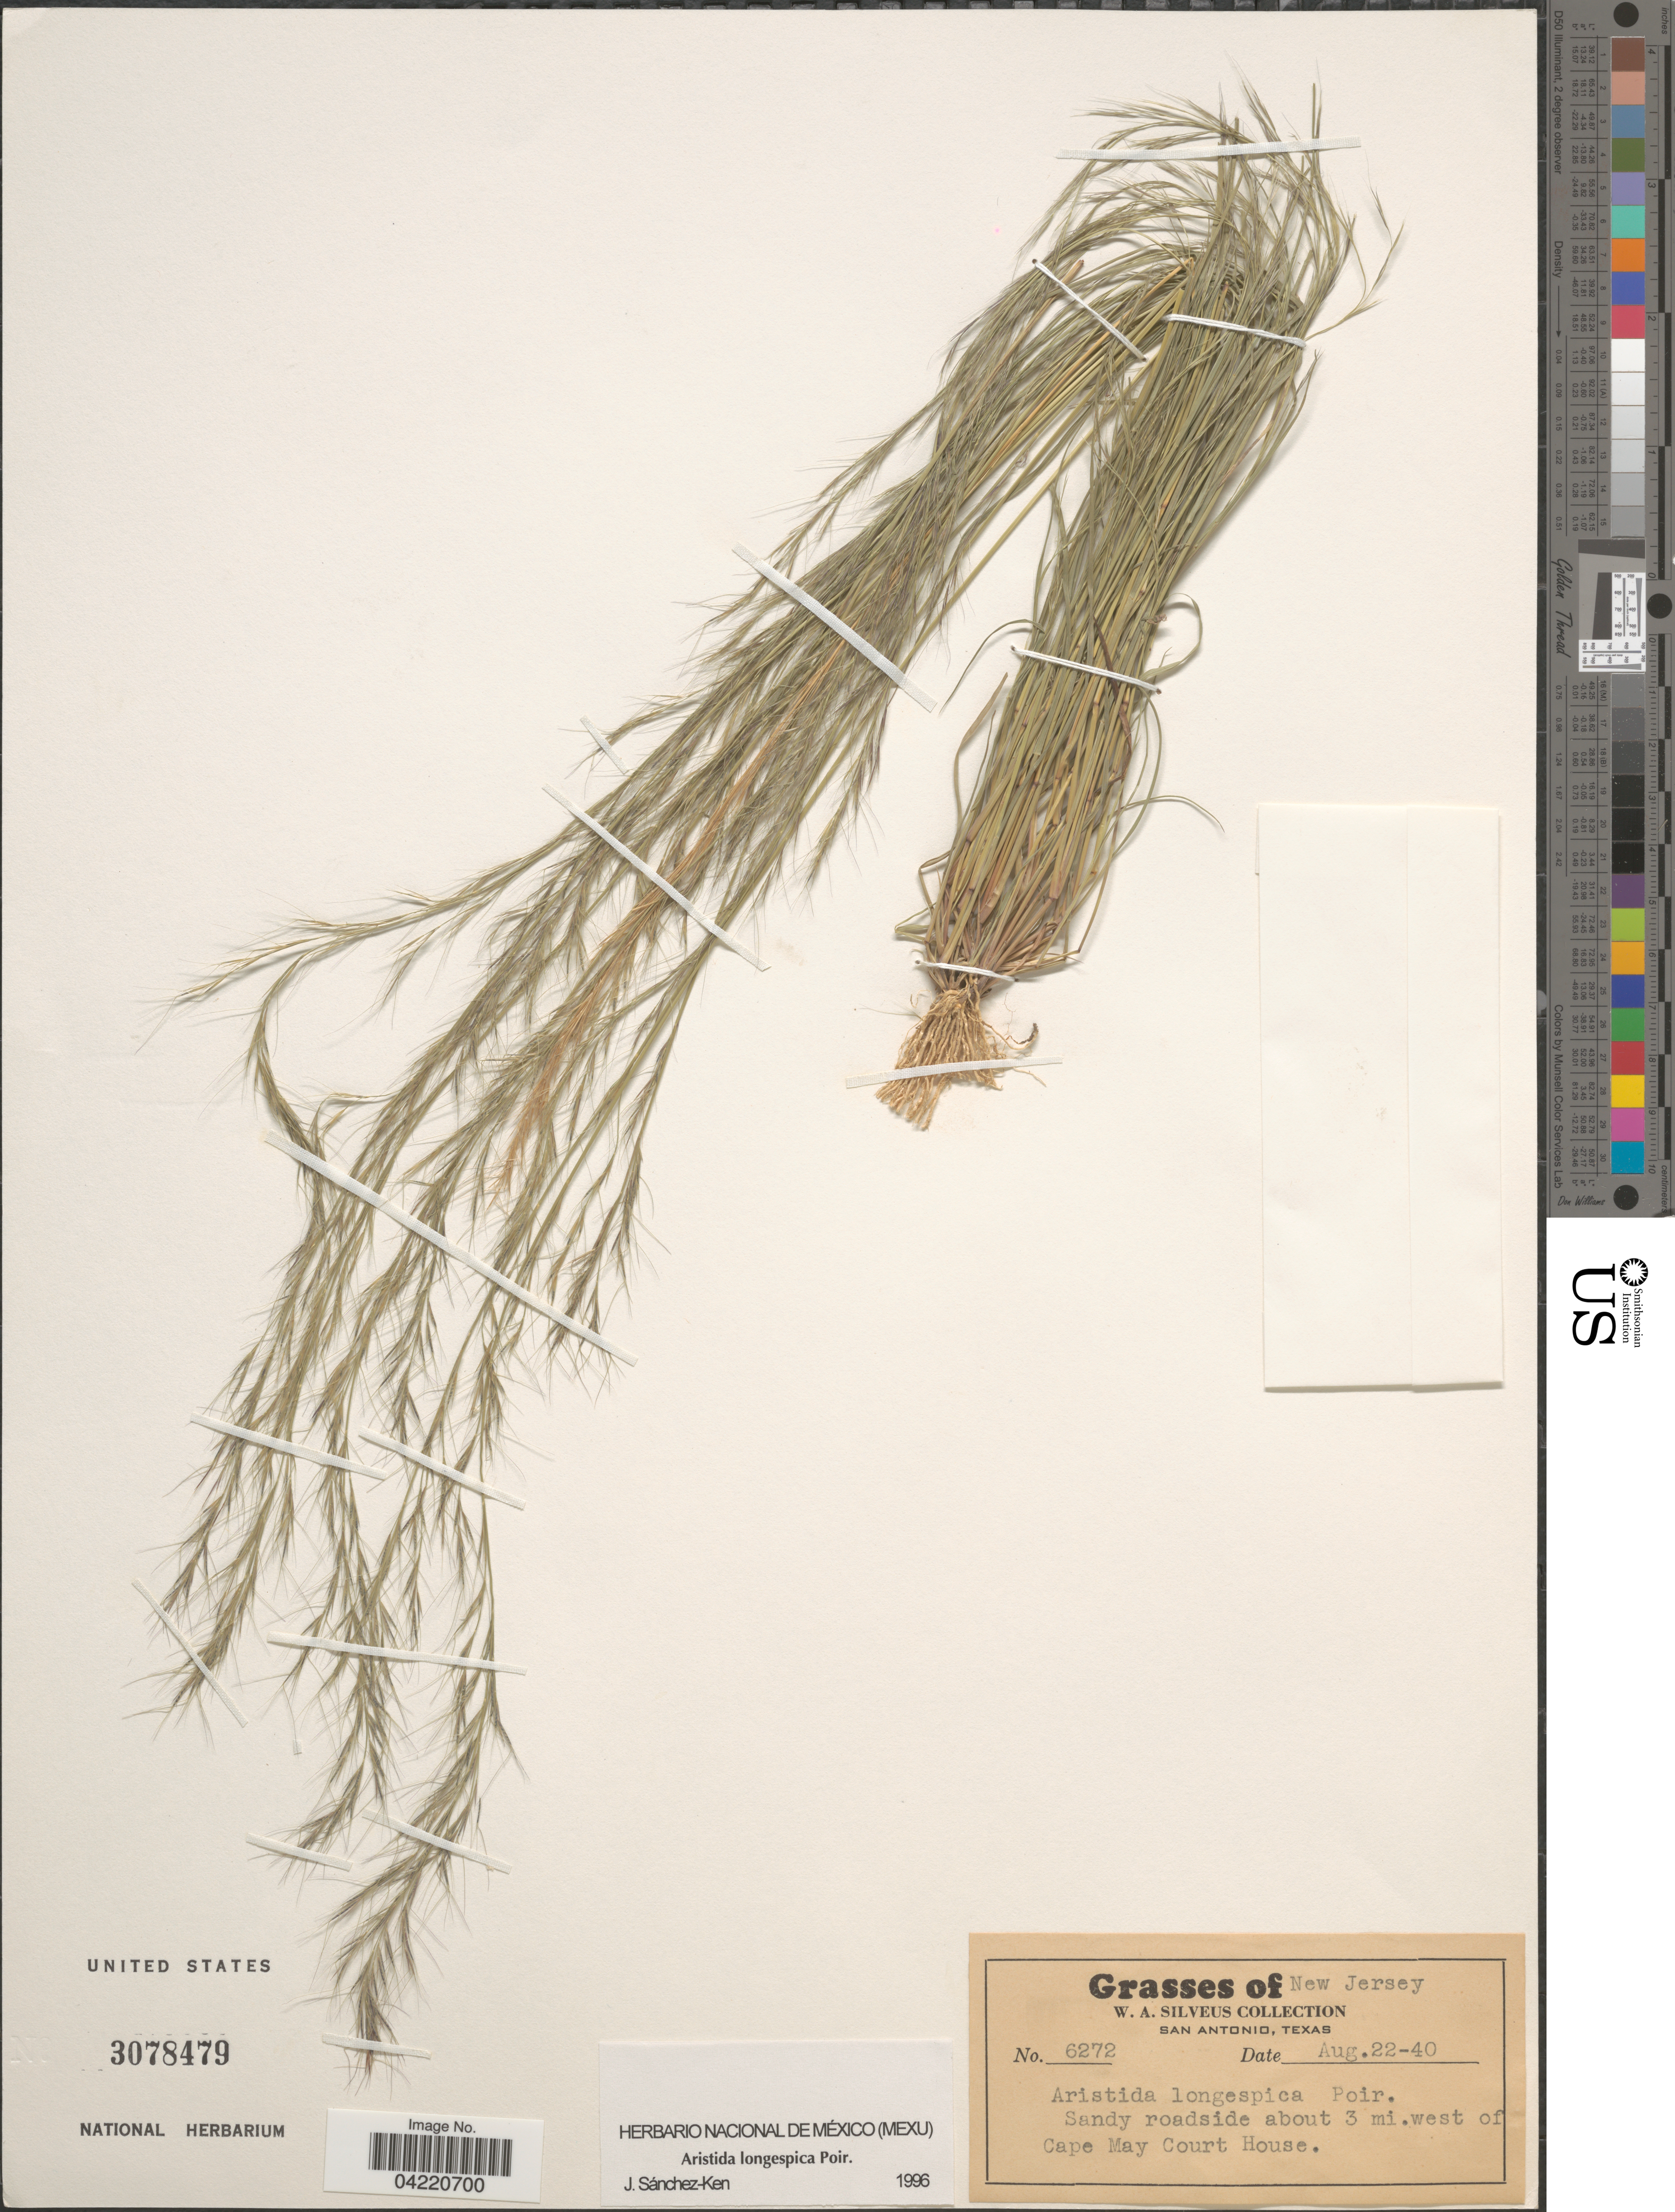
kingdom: Plantae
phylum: Tracheophyta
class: Liliopsida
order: Poales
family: Poaceae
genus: Aristida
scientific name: Aristida longespica var. longespica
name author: Poir.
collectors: W. Silveus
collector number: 6272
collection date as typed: Transcribed d/m/y: 22/8/40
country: United States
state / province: New Jersey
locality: Sandy roadside about 3 mi. west of Cape May Court House.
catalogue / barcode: US 3078479